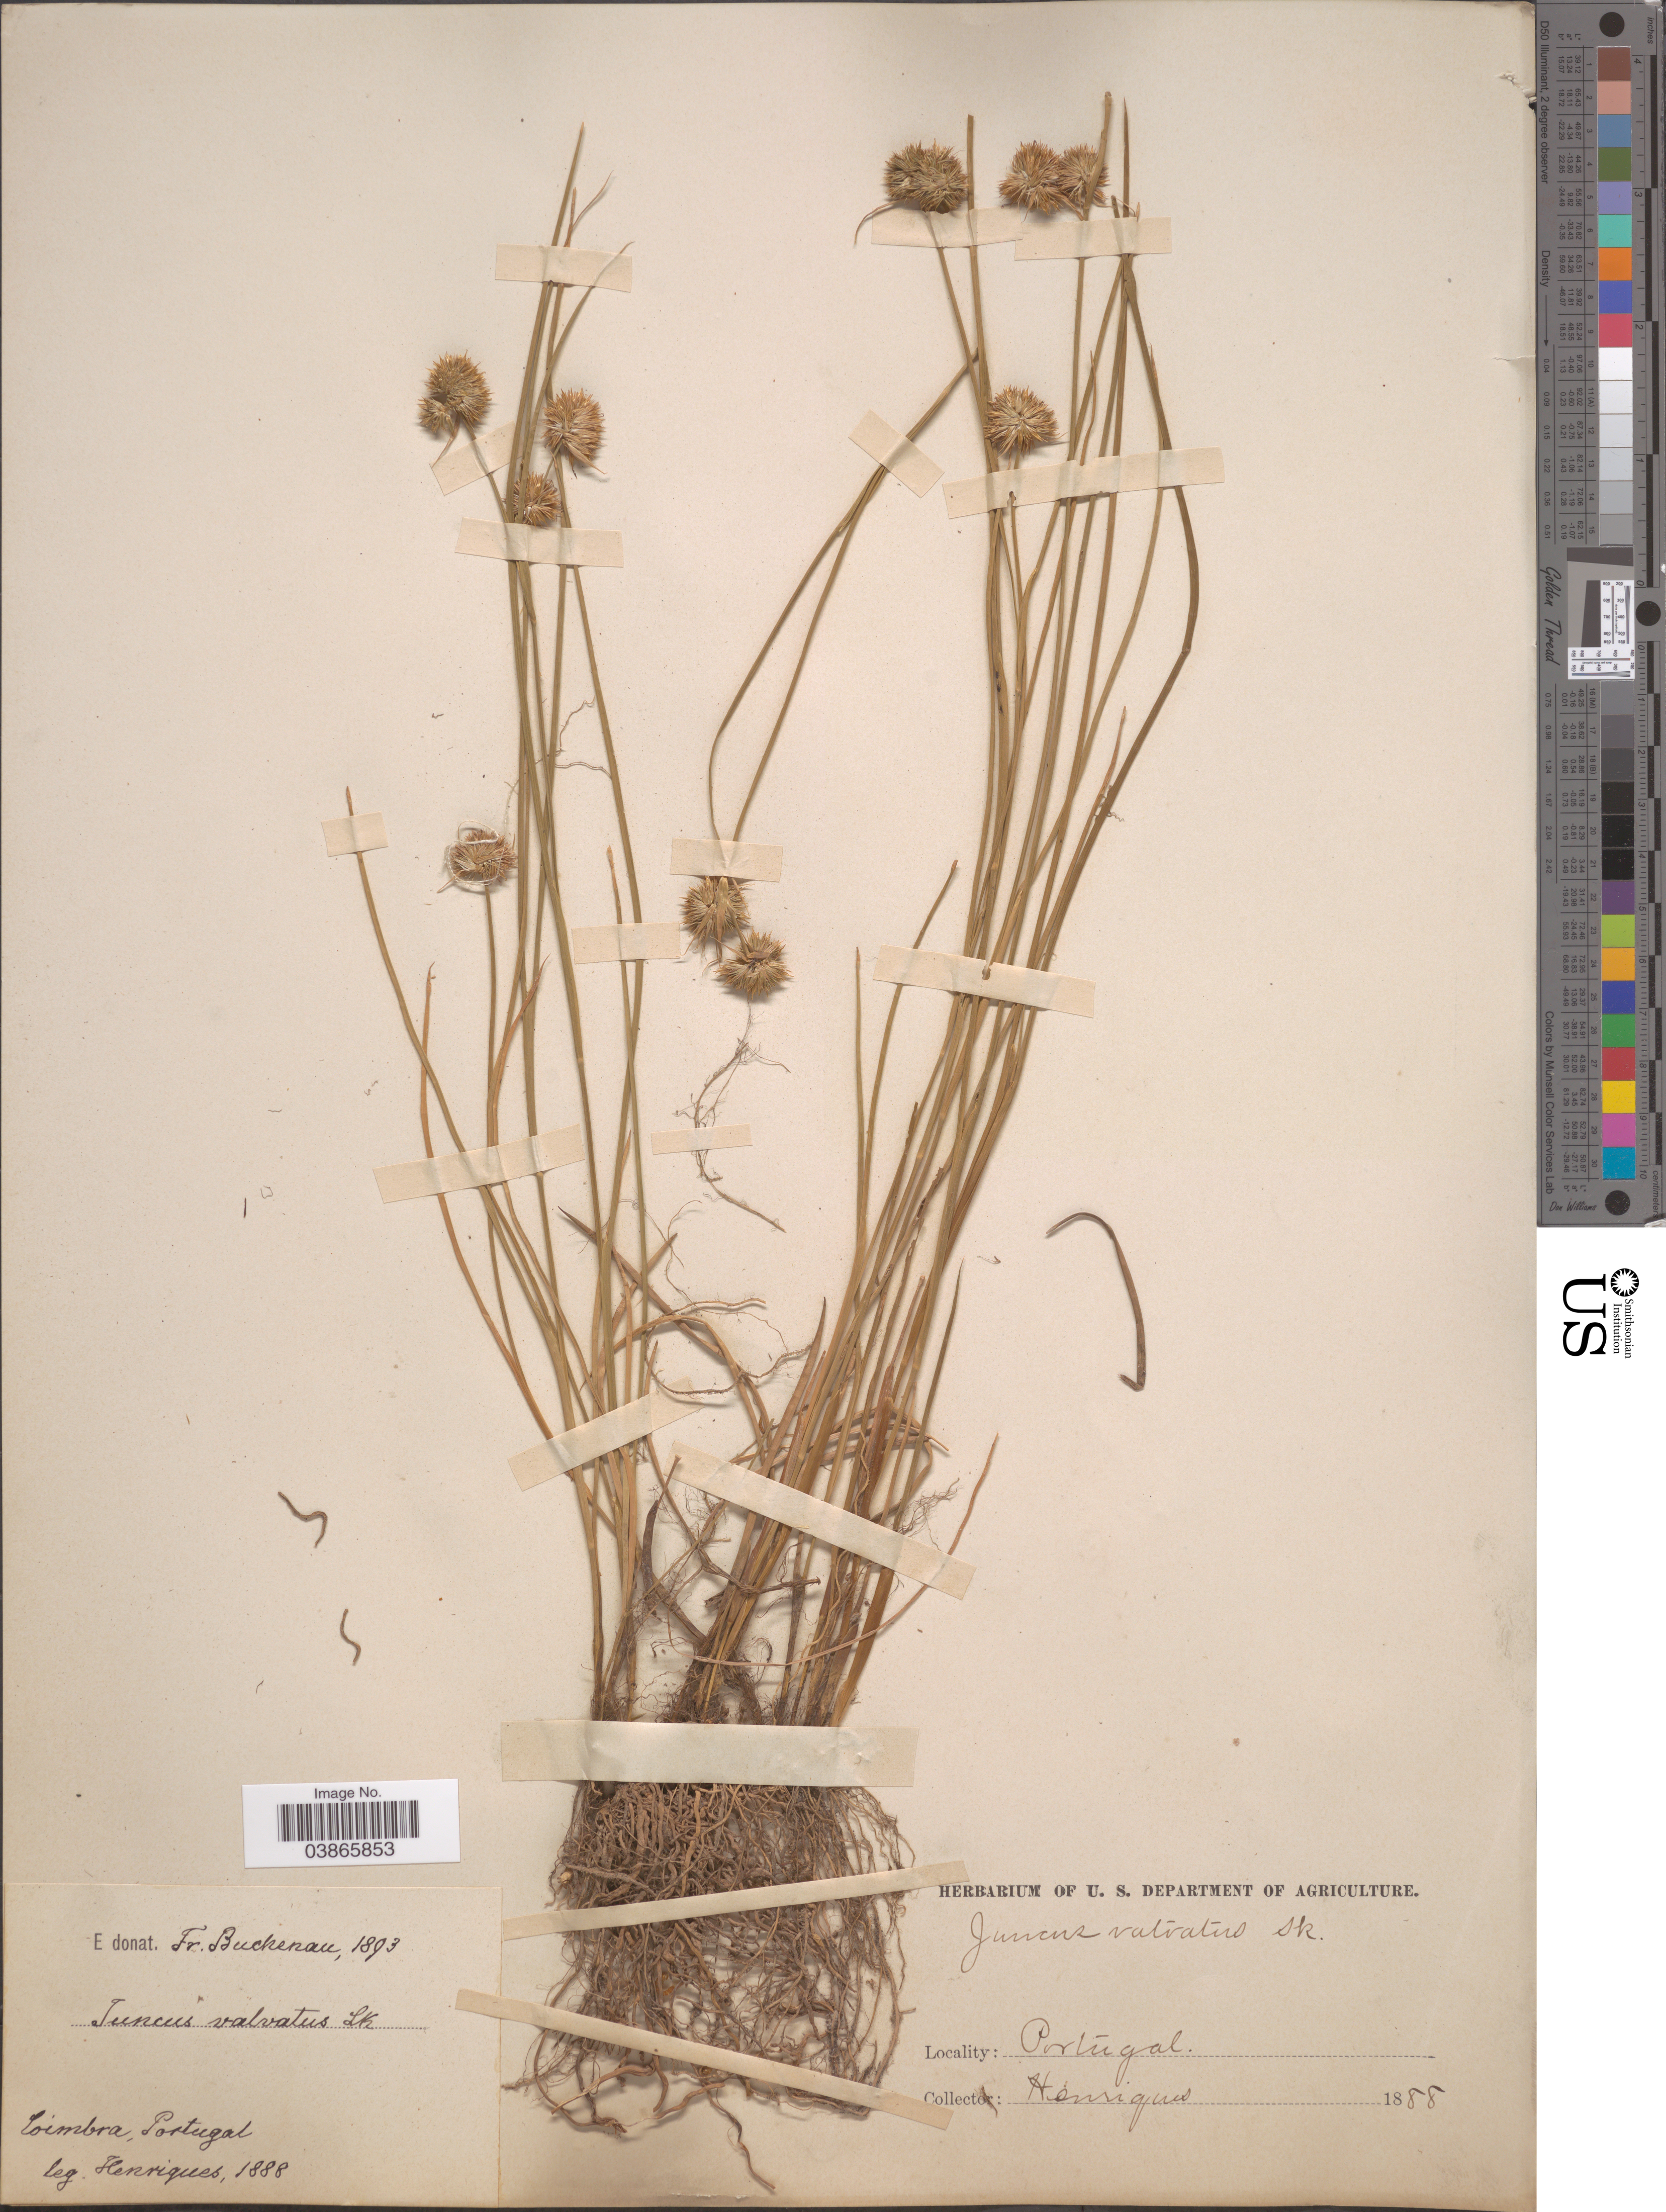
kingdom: Plantae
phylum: Tracheophyta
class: Liliopsida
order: Poales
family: Juncaceae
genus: Juncus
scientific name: Juncus valvatus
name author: Link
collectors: Henriques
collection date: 1888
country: Portugal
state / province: Coimbra